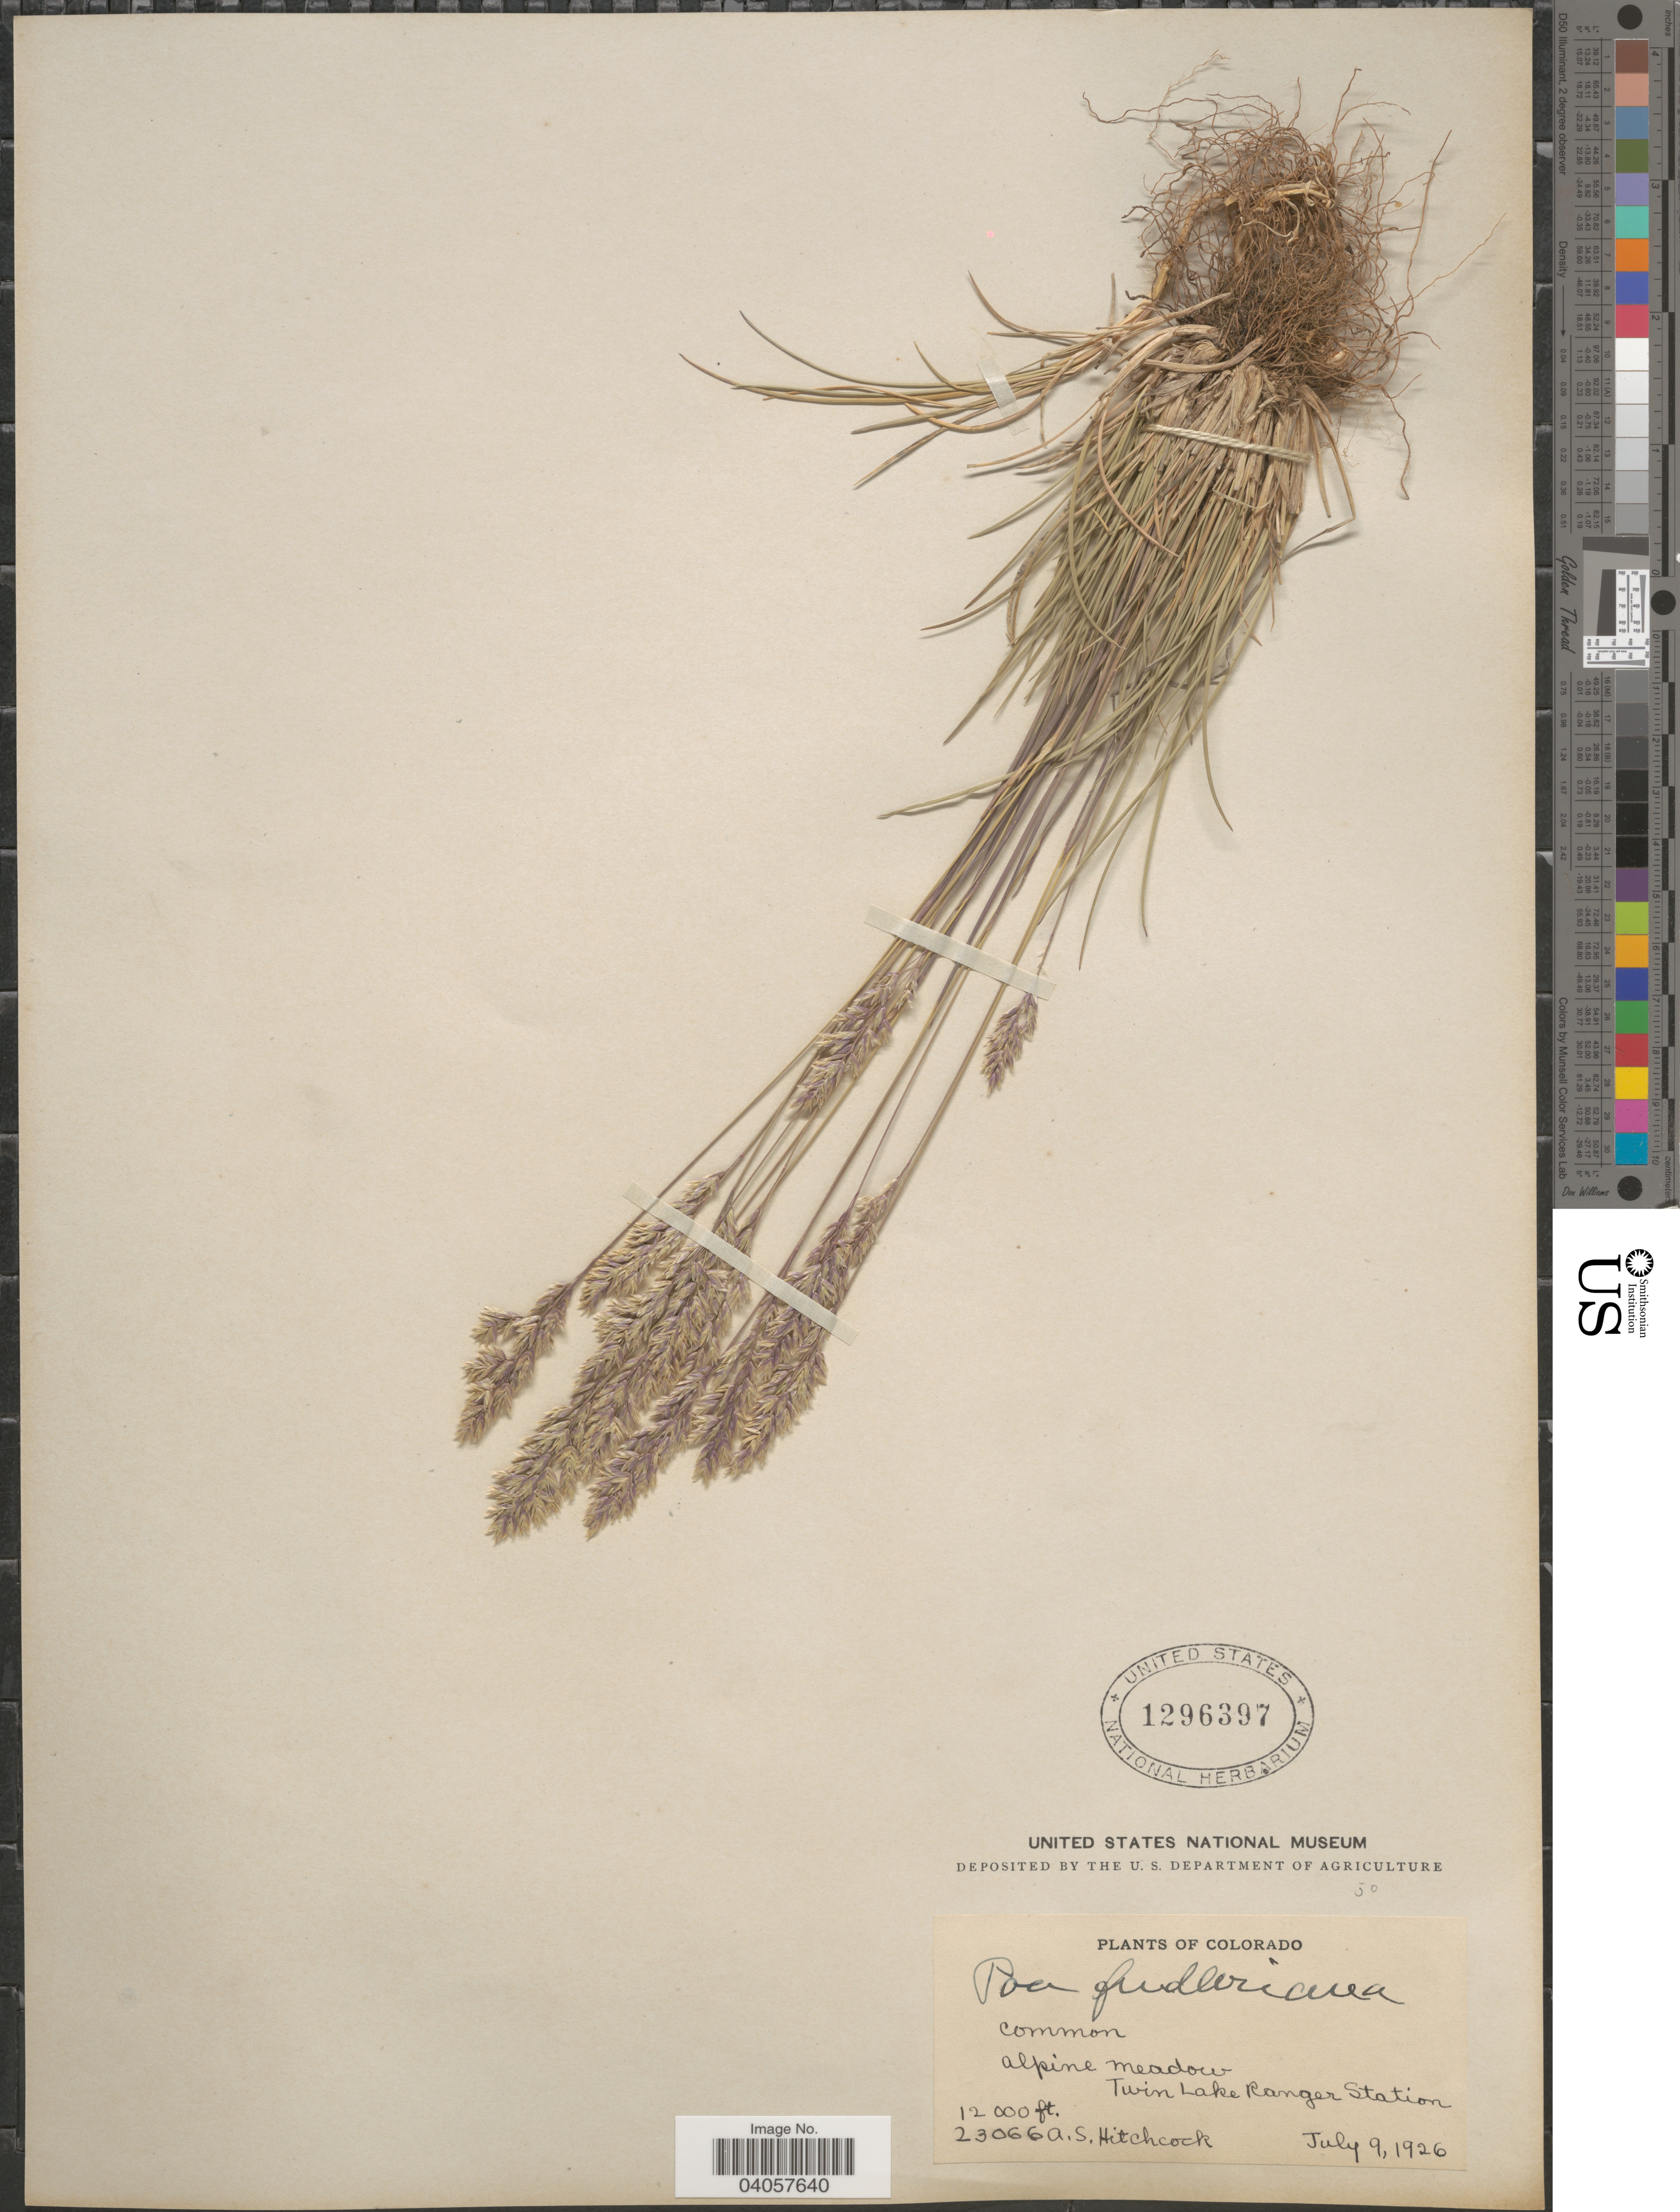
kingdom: Plantae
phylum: Tracheophyta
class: Liliopsida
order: Poales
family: Poaceae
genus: Poa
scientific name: Poa fendleriana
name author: (Steud.) Vasey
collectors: A. S. Hitchcock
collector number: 23066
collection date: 1926-07-09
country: United States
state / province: Colorado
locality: Twin Lake Ranger Station.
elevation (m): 3658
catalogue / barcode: US 1296397